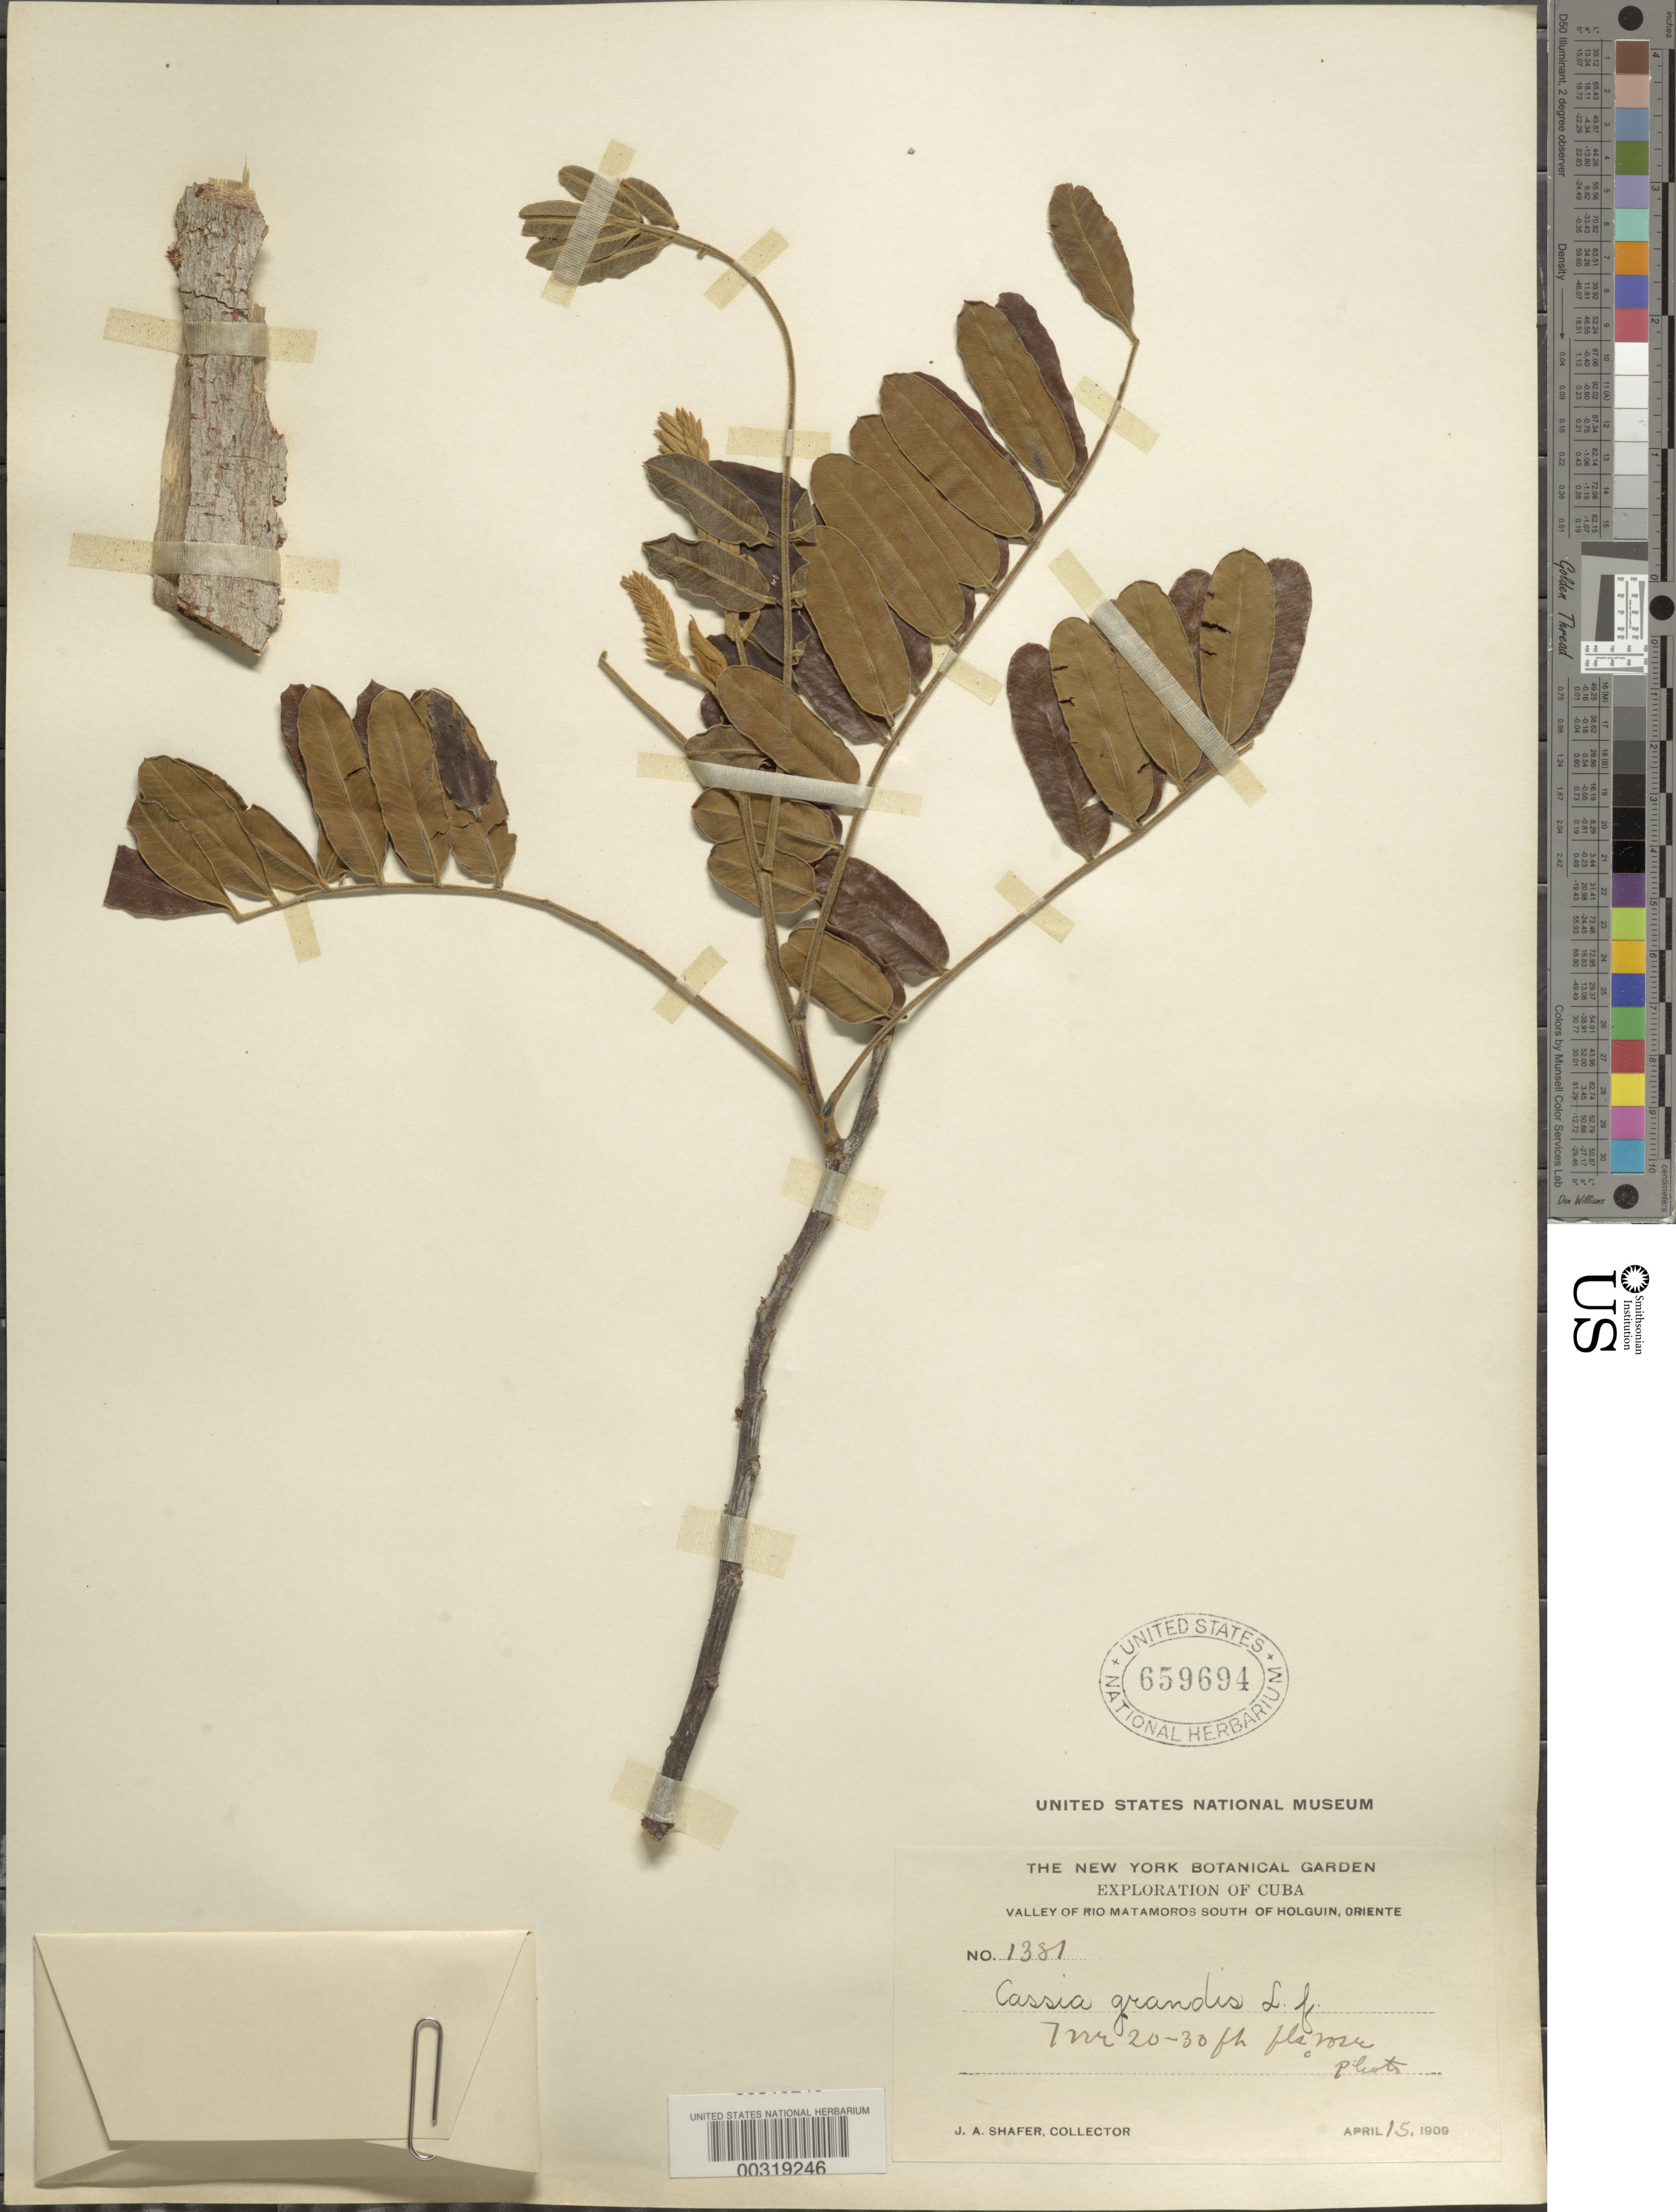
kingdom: Plantae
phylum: Tracheophyta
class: Magnoliopsida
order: Fabales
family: Fabaceae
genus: Cassia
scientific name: Cassia grandis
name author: L. f.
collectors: J. A. Shafer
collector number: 1381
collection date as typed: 15 Apr 1909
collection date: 1909-04-15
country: Cuba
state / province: Oriente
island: Greater Antilles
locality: Valley of rio matamoros s of holguin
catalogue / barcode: US 659694